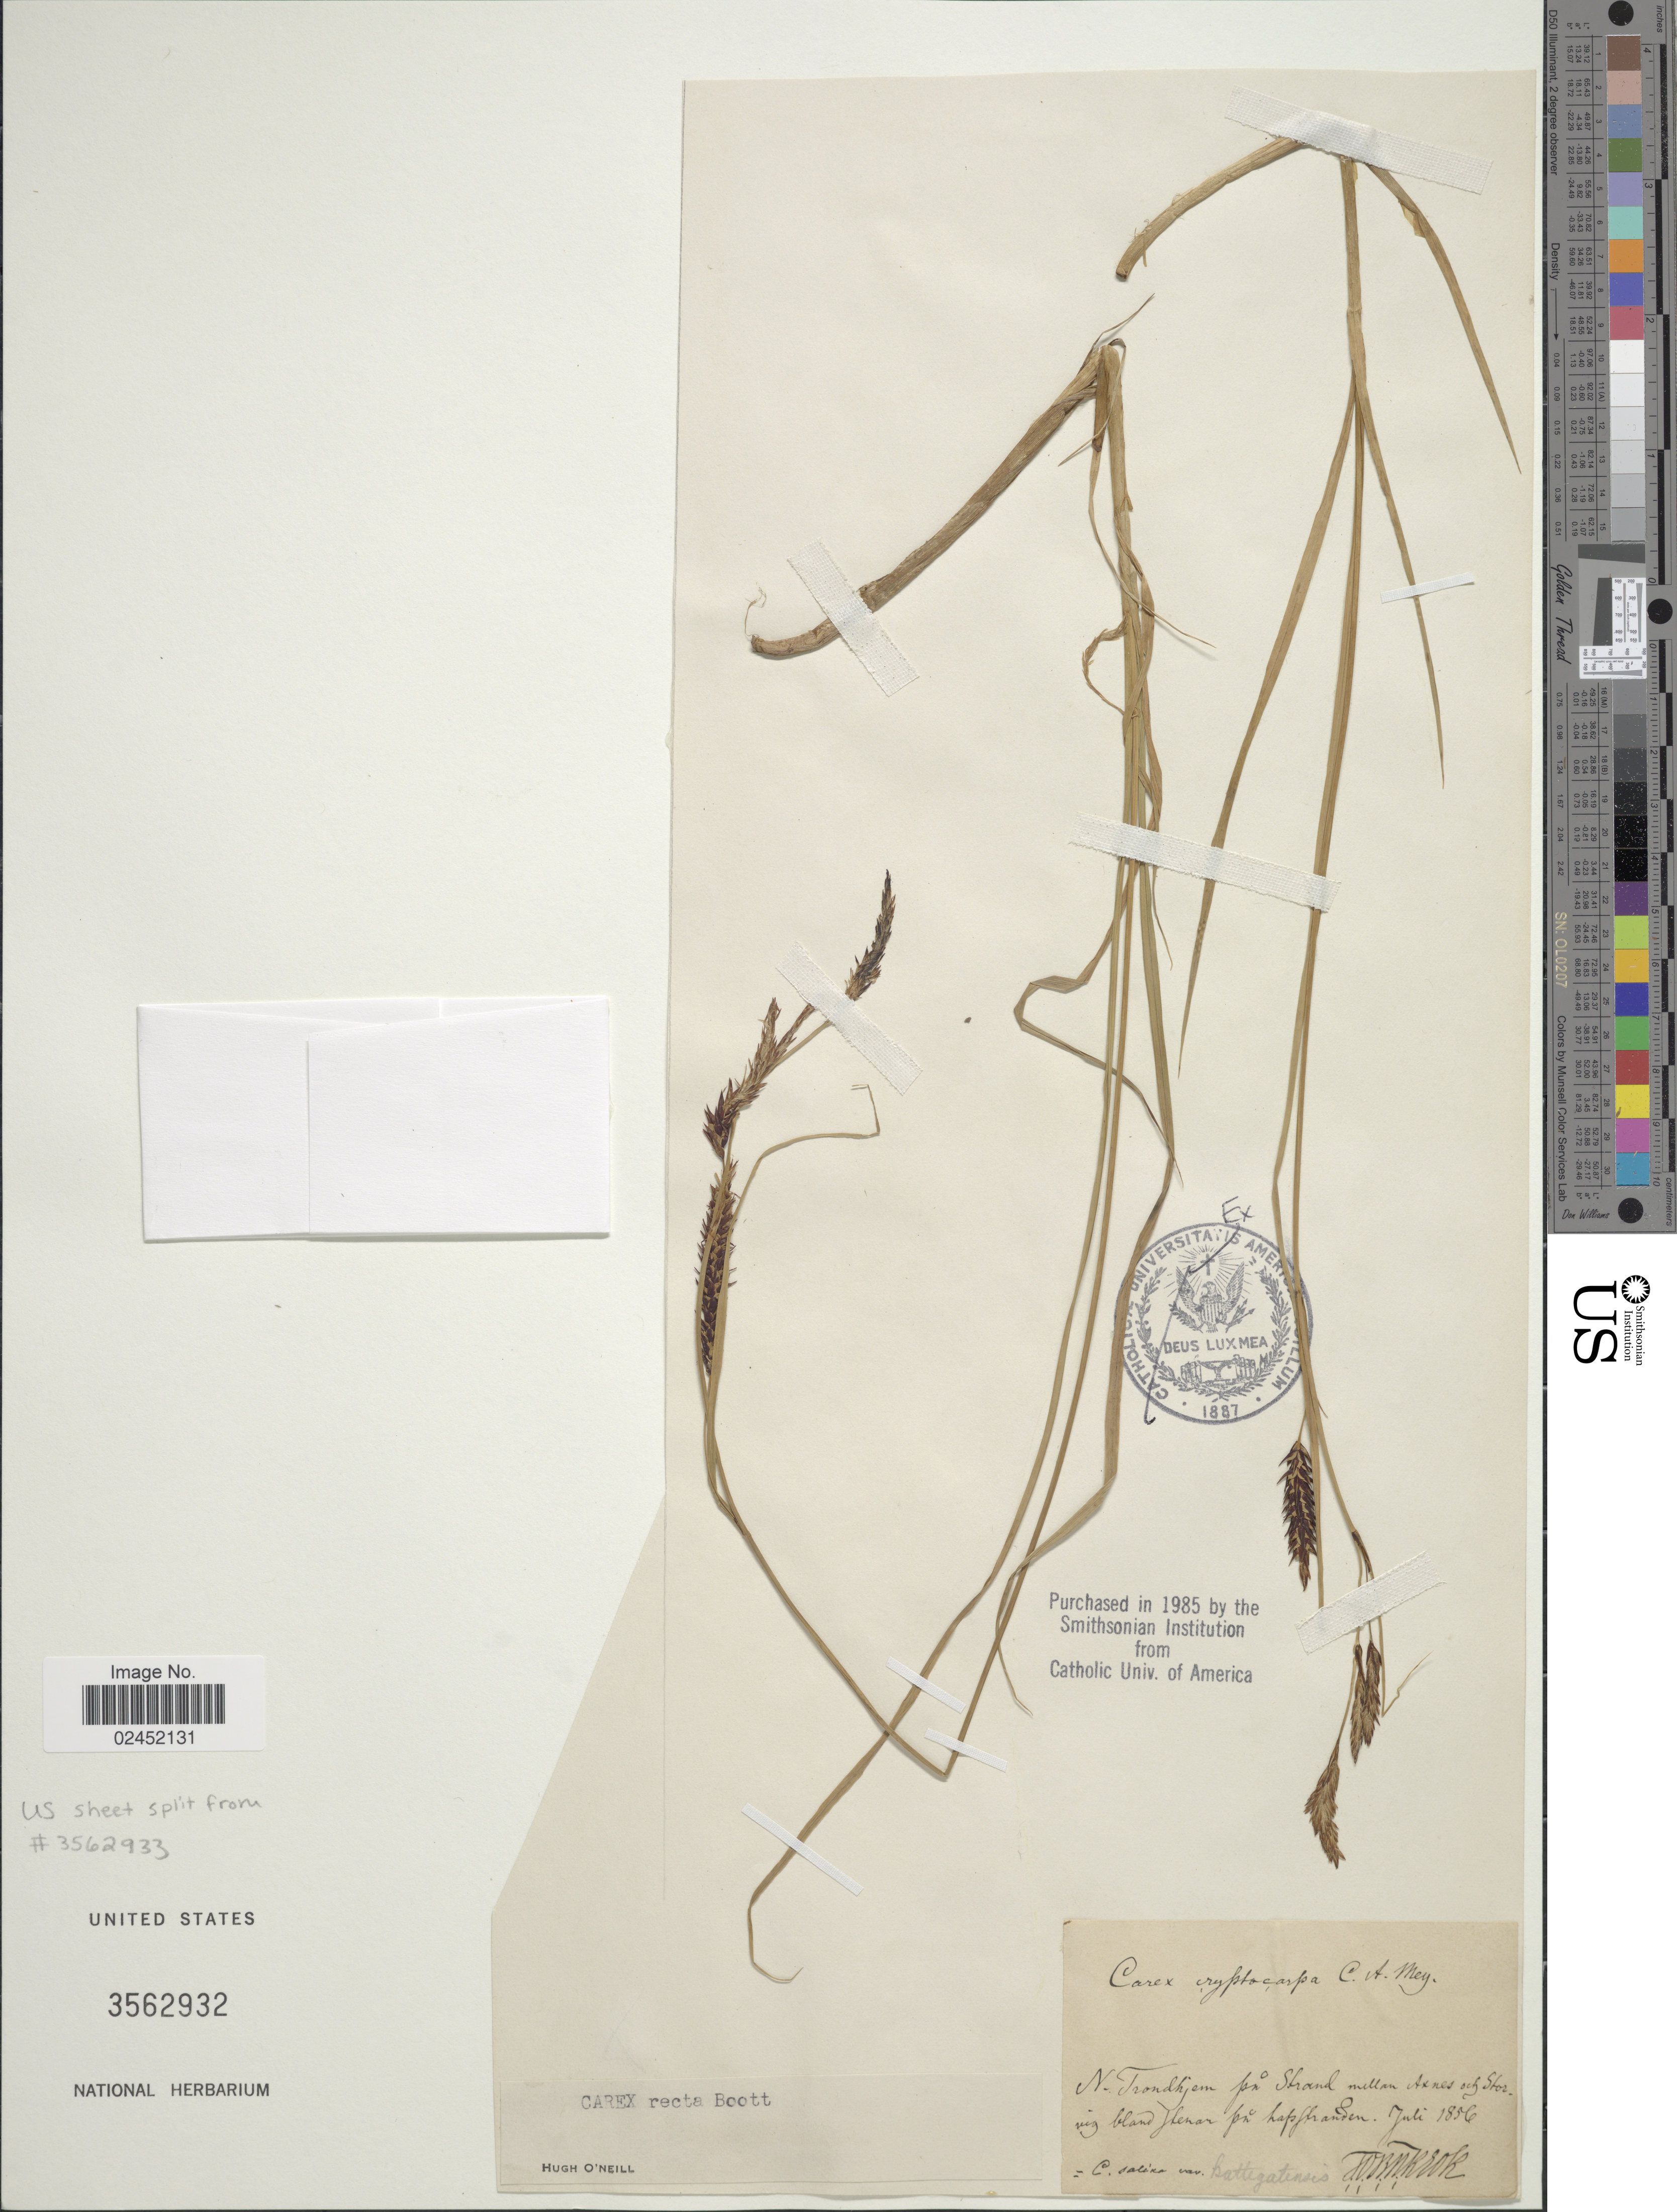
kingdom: Plantae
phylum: Tracheophyta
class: Liliopsida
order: Poales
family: Cyperaceae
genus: Carex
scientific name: Carex recta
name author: Boott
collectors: T. Krok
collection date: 1856-07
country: Sweden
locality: N. Tronhjem pa. Strand mellan Axnes och Storvig bland Jhenar pa hafstranden. [interpreted]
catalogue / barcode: US 3562932